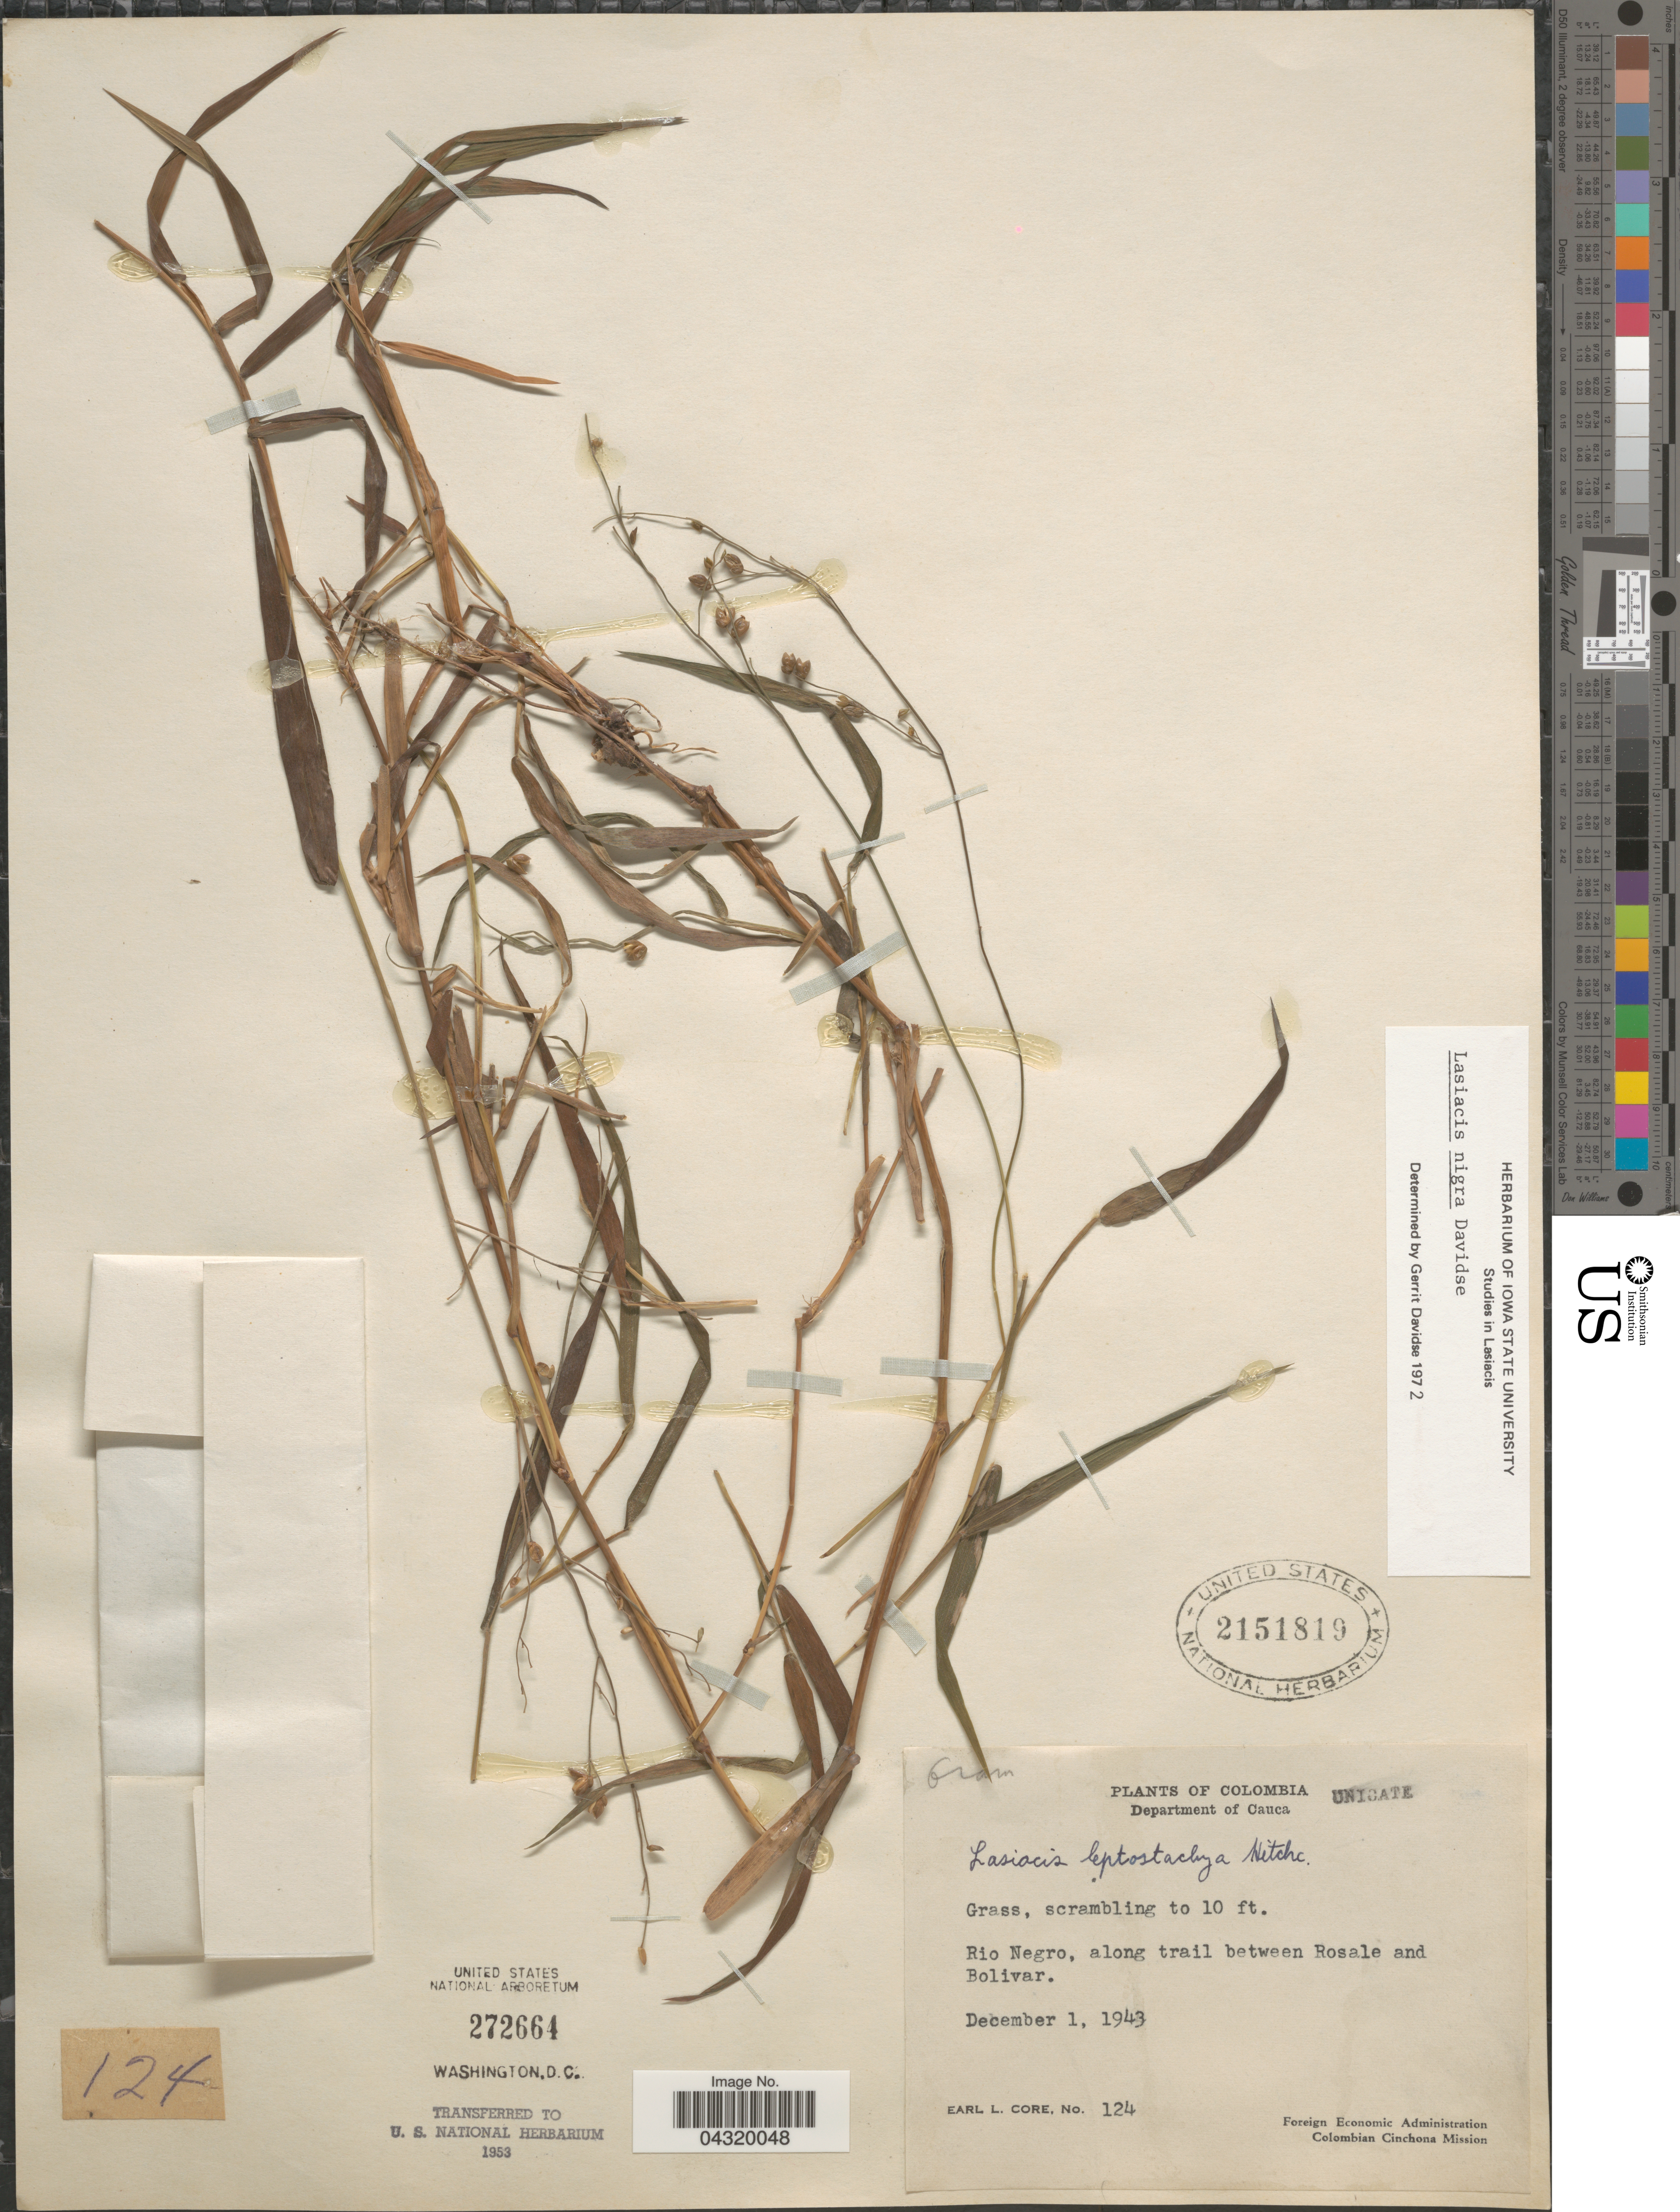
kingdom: Plantae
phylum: Tracheophyta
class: Liliopsida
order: Poales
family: Poaceae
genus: Lasiacis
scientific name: Lasiacis nigra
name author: Davidse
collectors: E. L. Core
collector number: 124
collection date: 1943-12-01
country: Colombia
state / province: Cauca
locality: Department of Cauca. Rio Negro, along trail between Rosale and Bolivar. Colombian Cinchona Mission.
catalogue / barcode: US 2151819